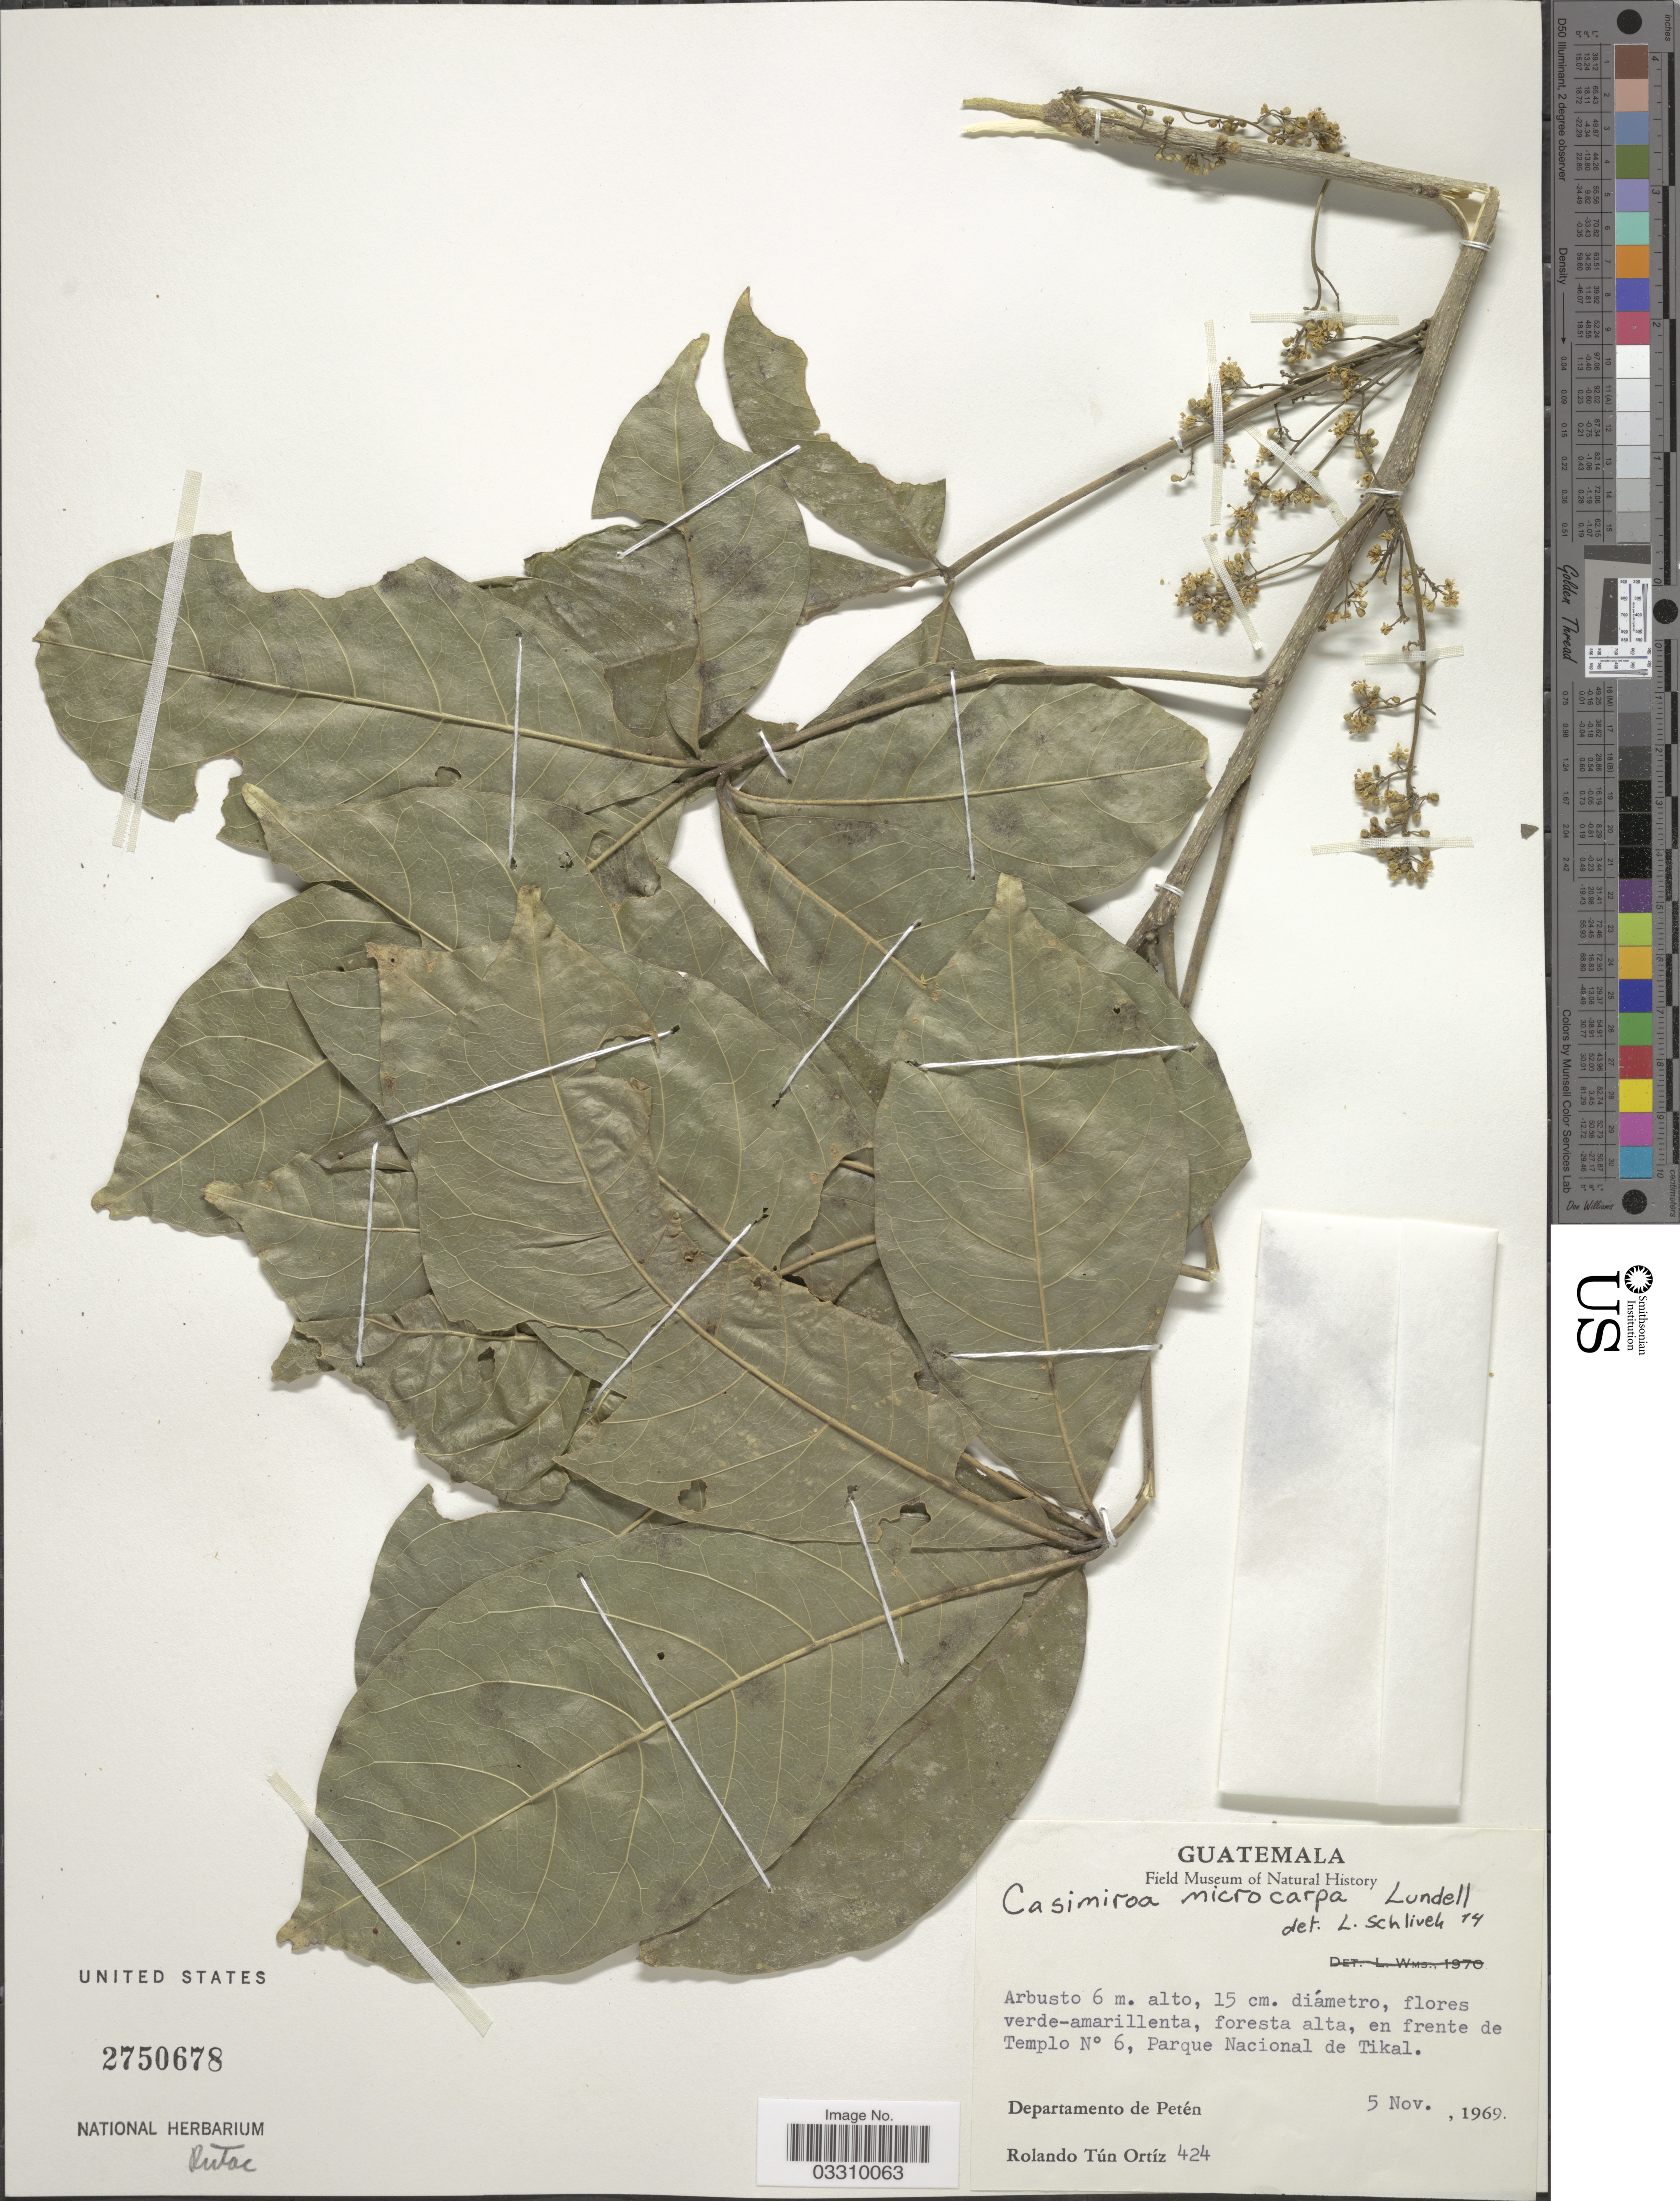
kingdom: Plantae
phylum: Tracheophyta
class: Magnoliopsida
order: Sapindales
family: Rutaceae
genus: Casimiroa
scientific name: Casimiroa microcarpa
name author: Lundell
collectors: R. T. Ortíz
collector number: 424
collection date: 1969-11-05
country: Guatemala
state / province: El Petén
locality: En frente de Templo N° 6, Parque Nacional de Tikal. Departamento de Petén.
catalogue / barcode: US 2750678